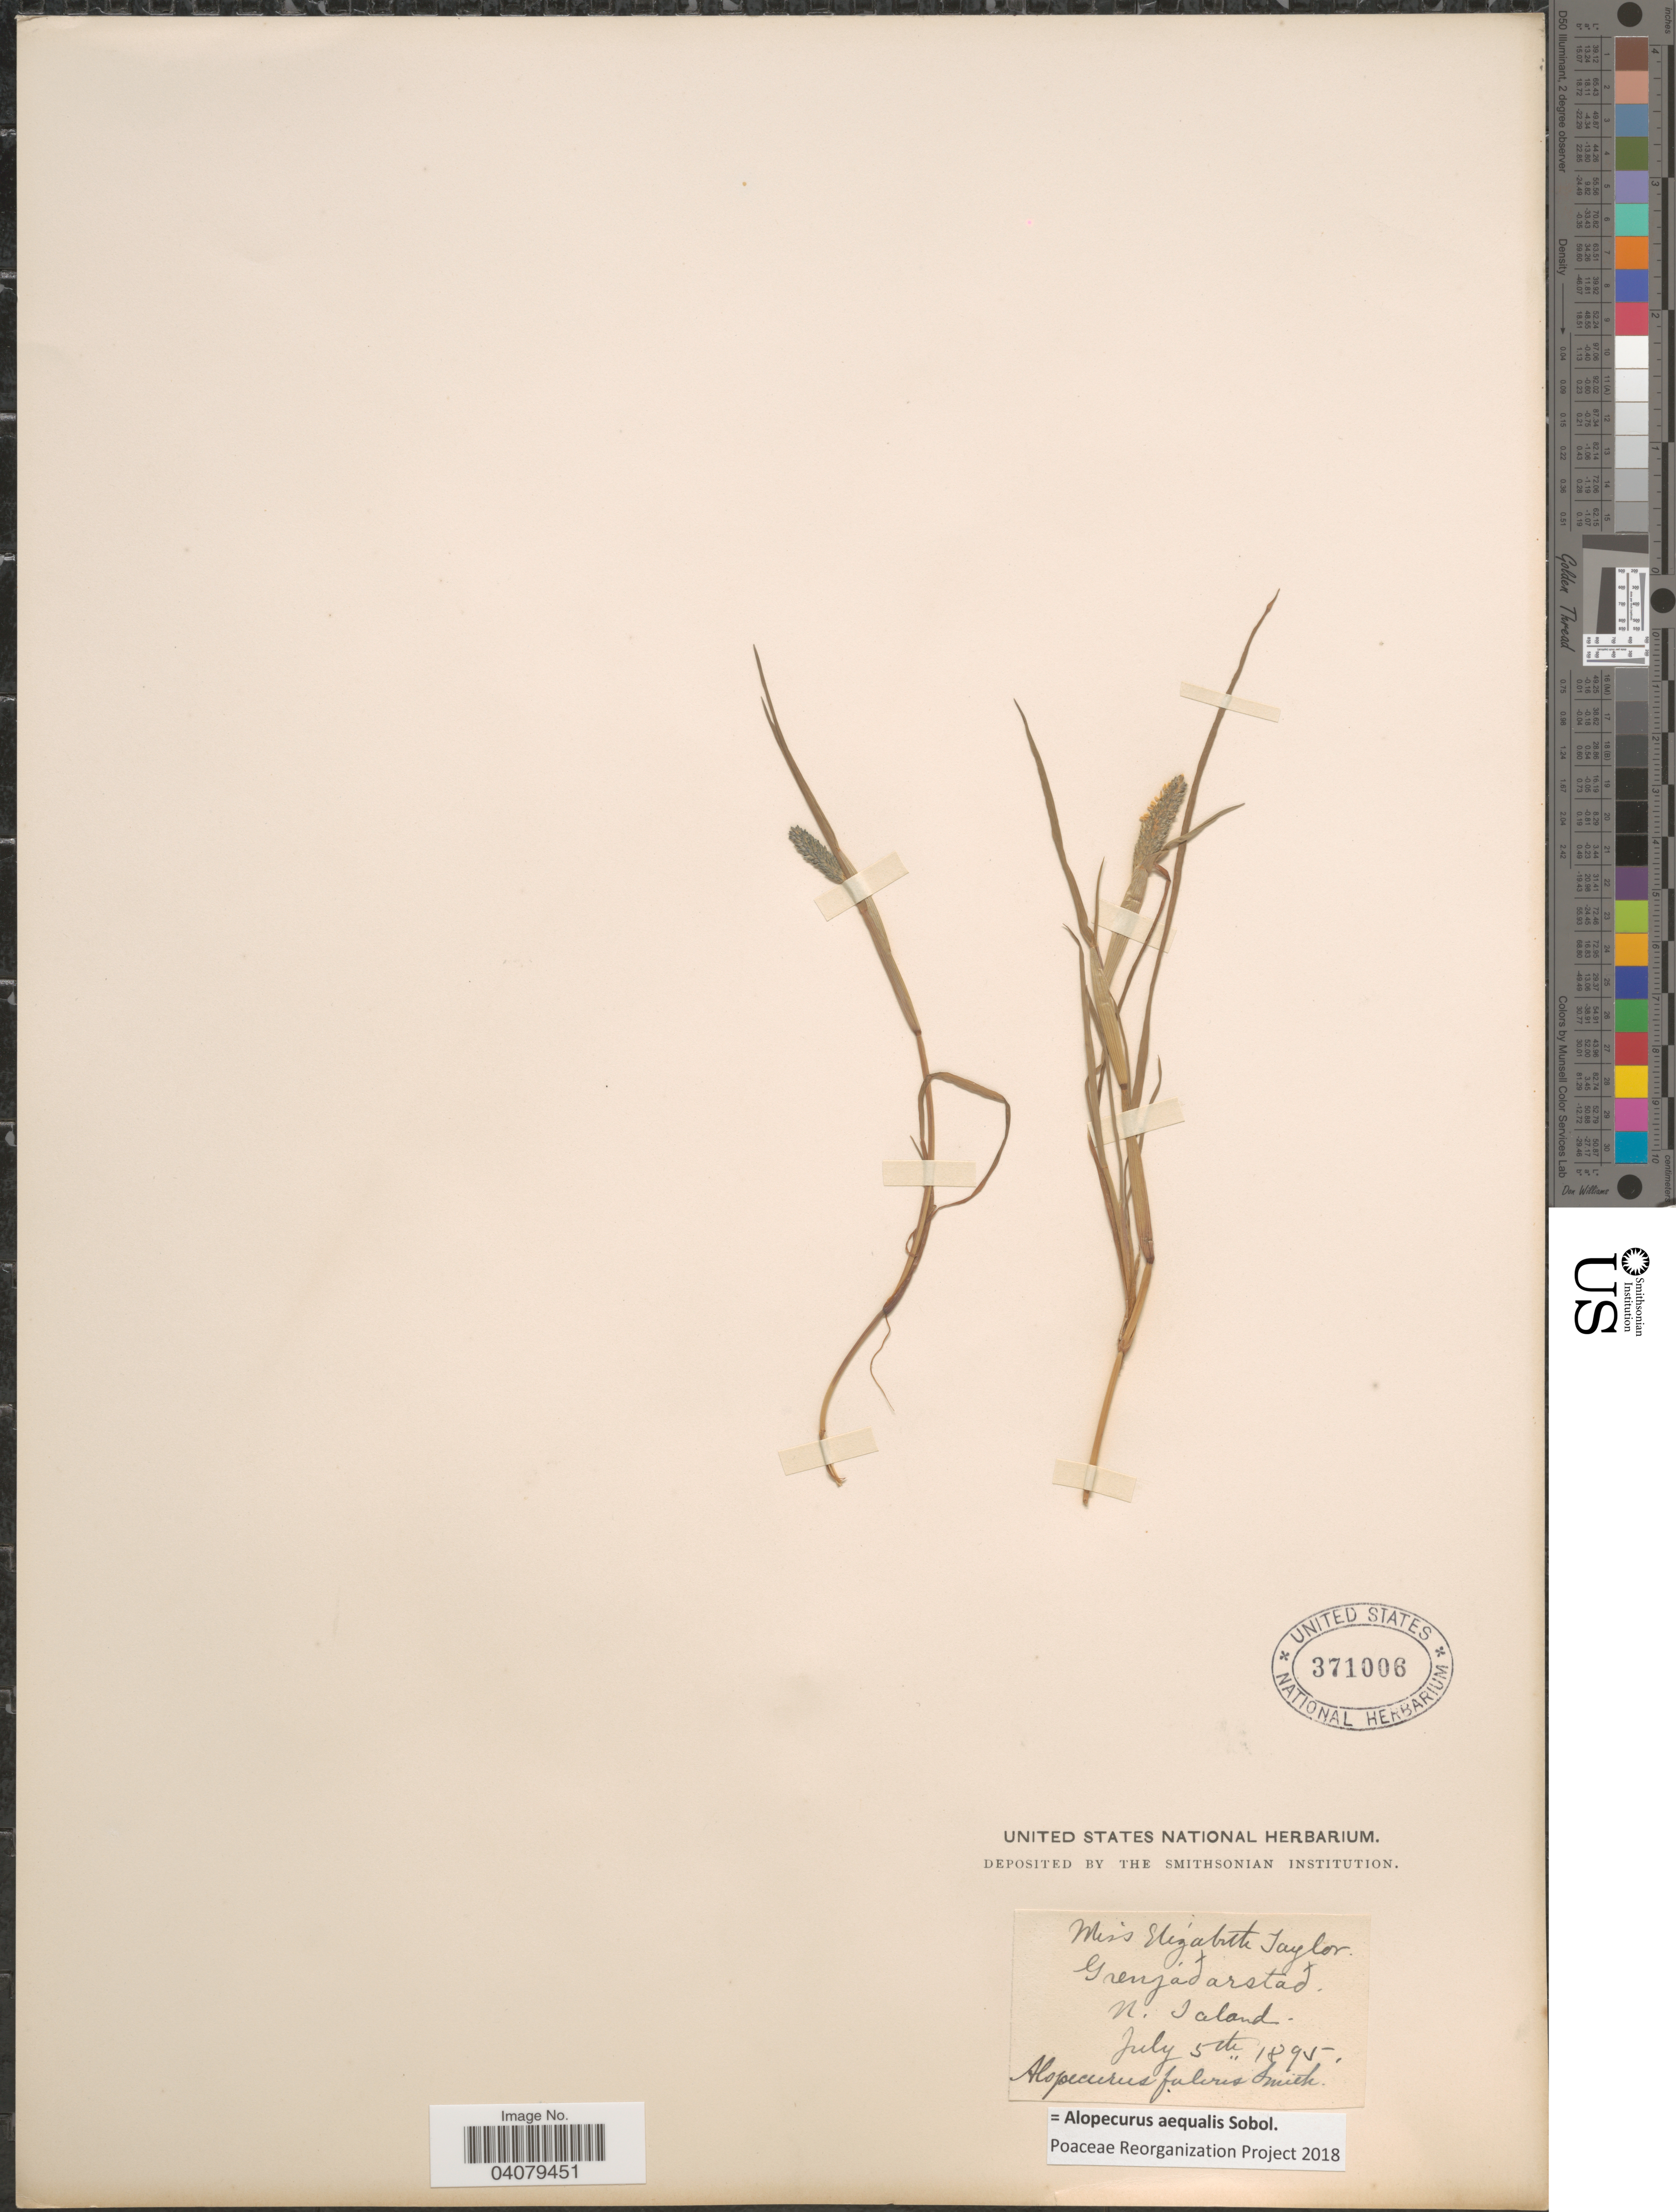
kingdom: Plantae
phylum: Tracheophyta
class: Liliopsida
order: Poales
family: Poaceae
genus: Alopecurus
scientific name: Alopecurus arundinaceus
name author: Poir.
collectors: E. L. Taylor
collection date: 1895-07-05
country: Iceland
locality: Grenjadarstad, N. Iceland.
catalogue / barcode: US 371006